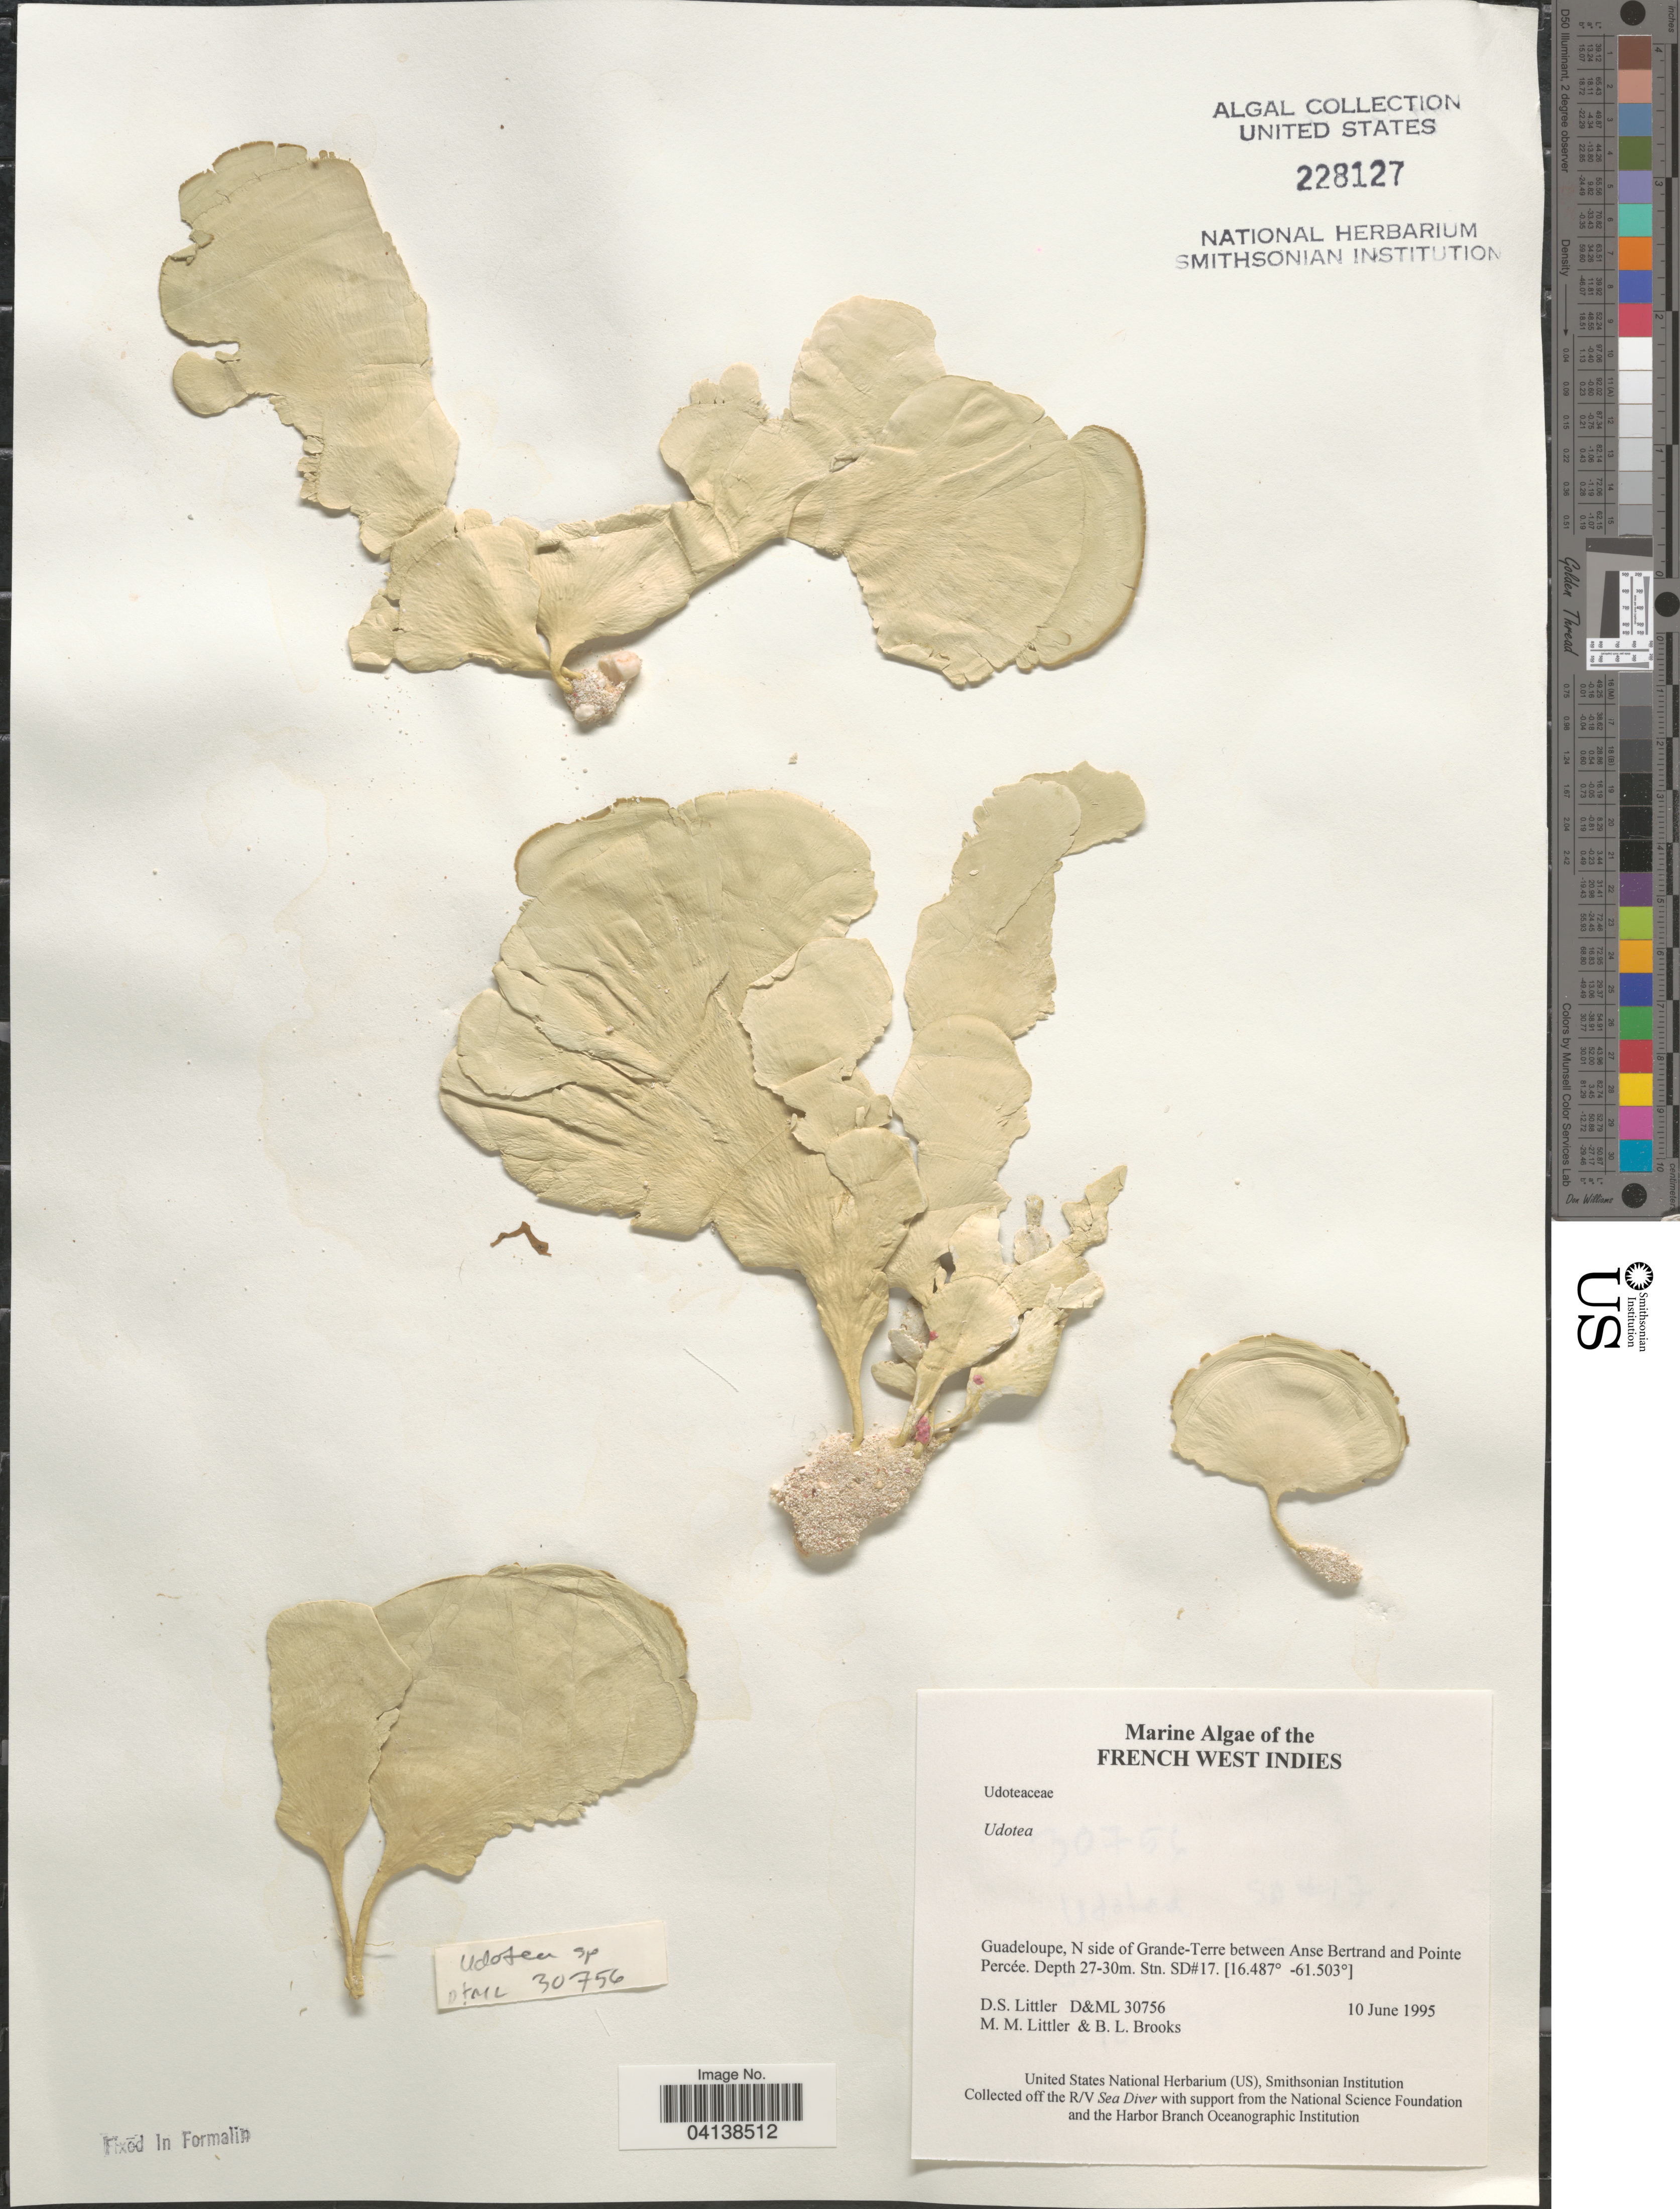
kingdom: Plantae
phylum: Chlorophyta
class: Ulvophyceae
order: Bryopsidales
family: Udoteaceae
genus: Udotea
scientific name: Udotea sp.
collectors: D. S. Littler & B. Brooks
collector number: D&ML 30756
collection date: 1995-06-10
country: Guadeloupe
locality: French West Indies. N side of Grande-Terre between Anse Bertrand and Pointe Percée. Stn. SD#17.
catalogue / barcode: US 228127